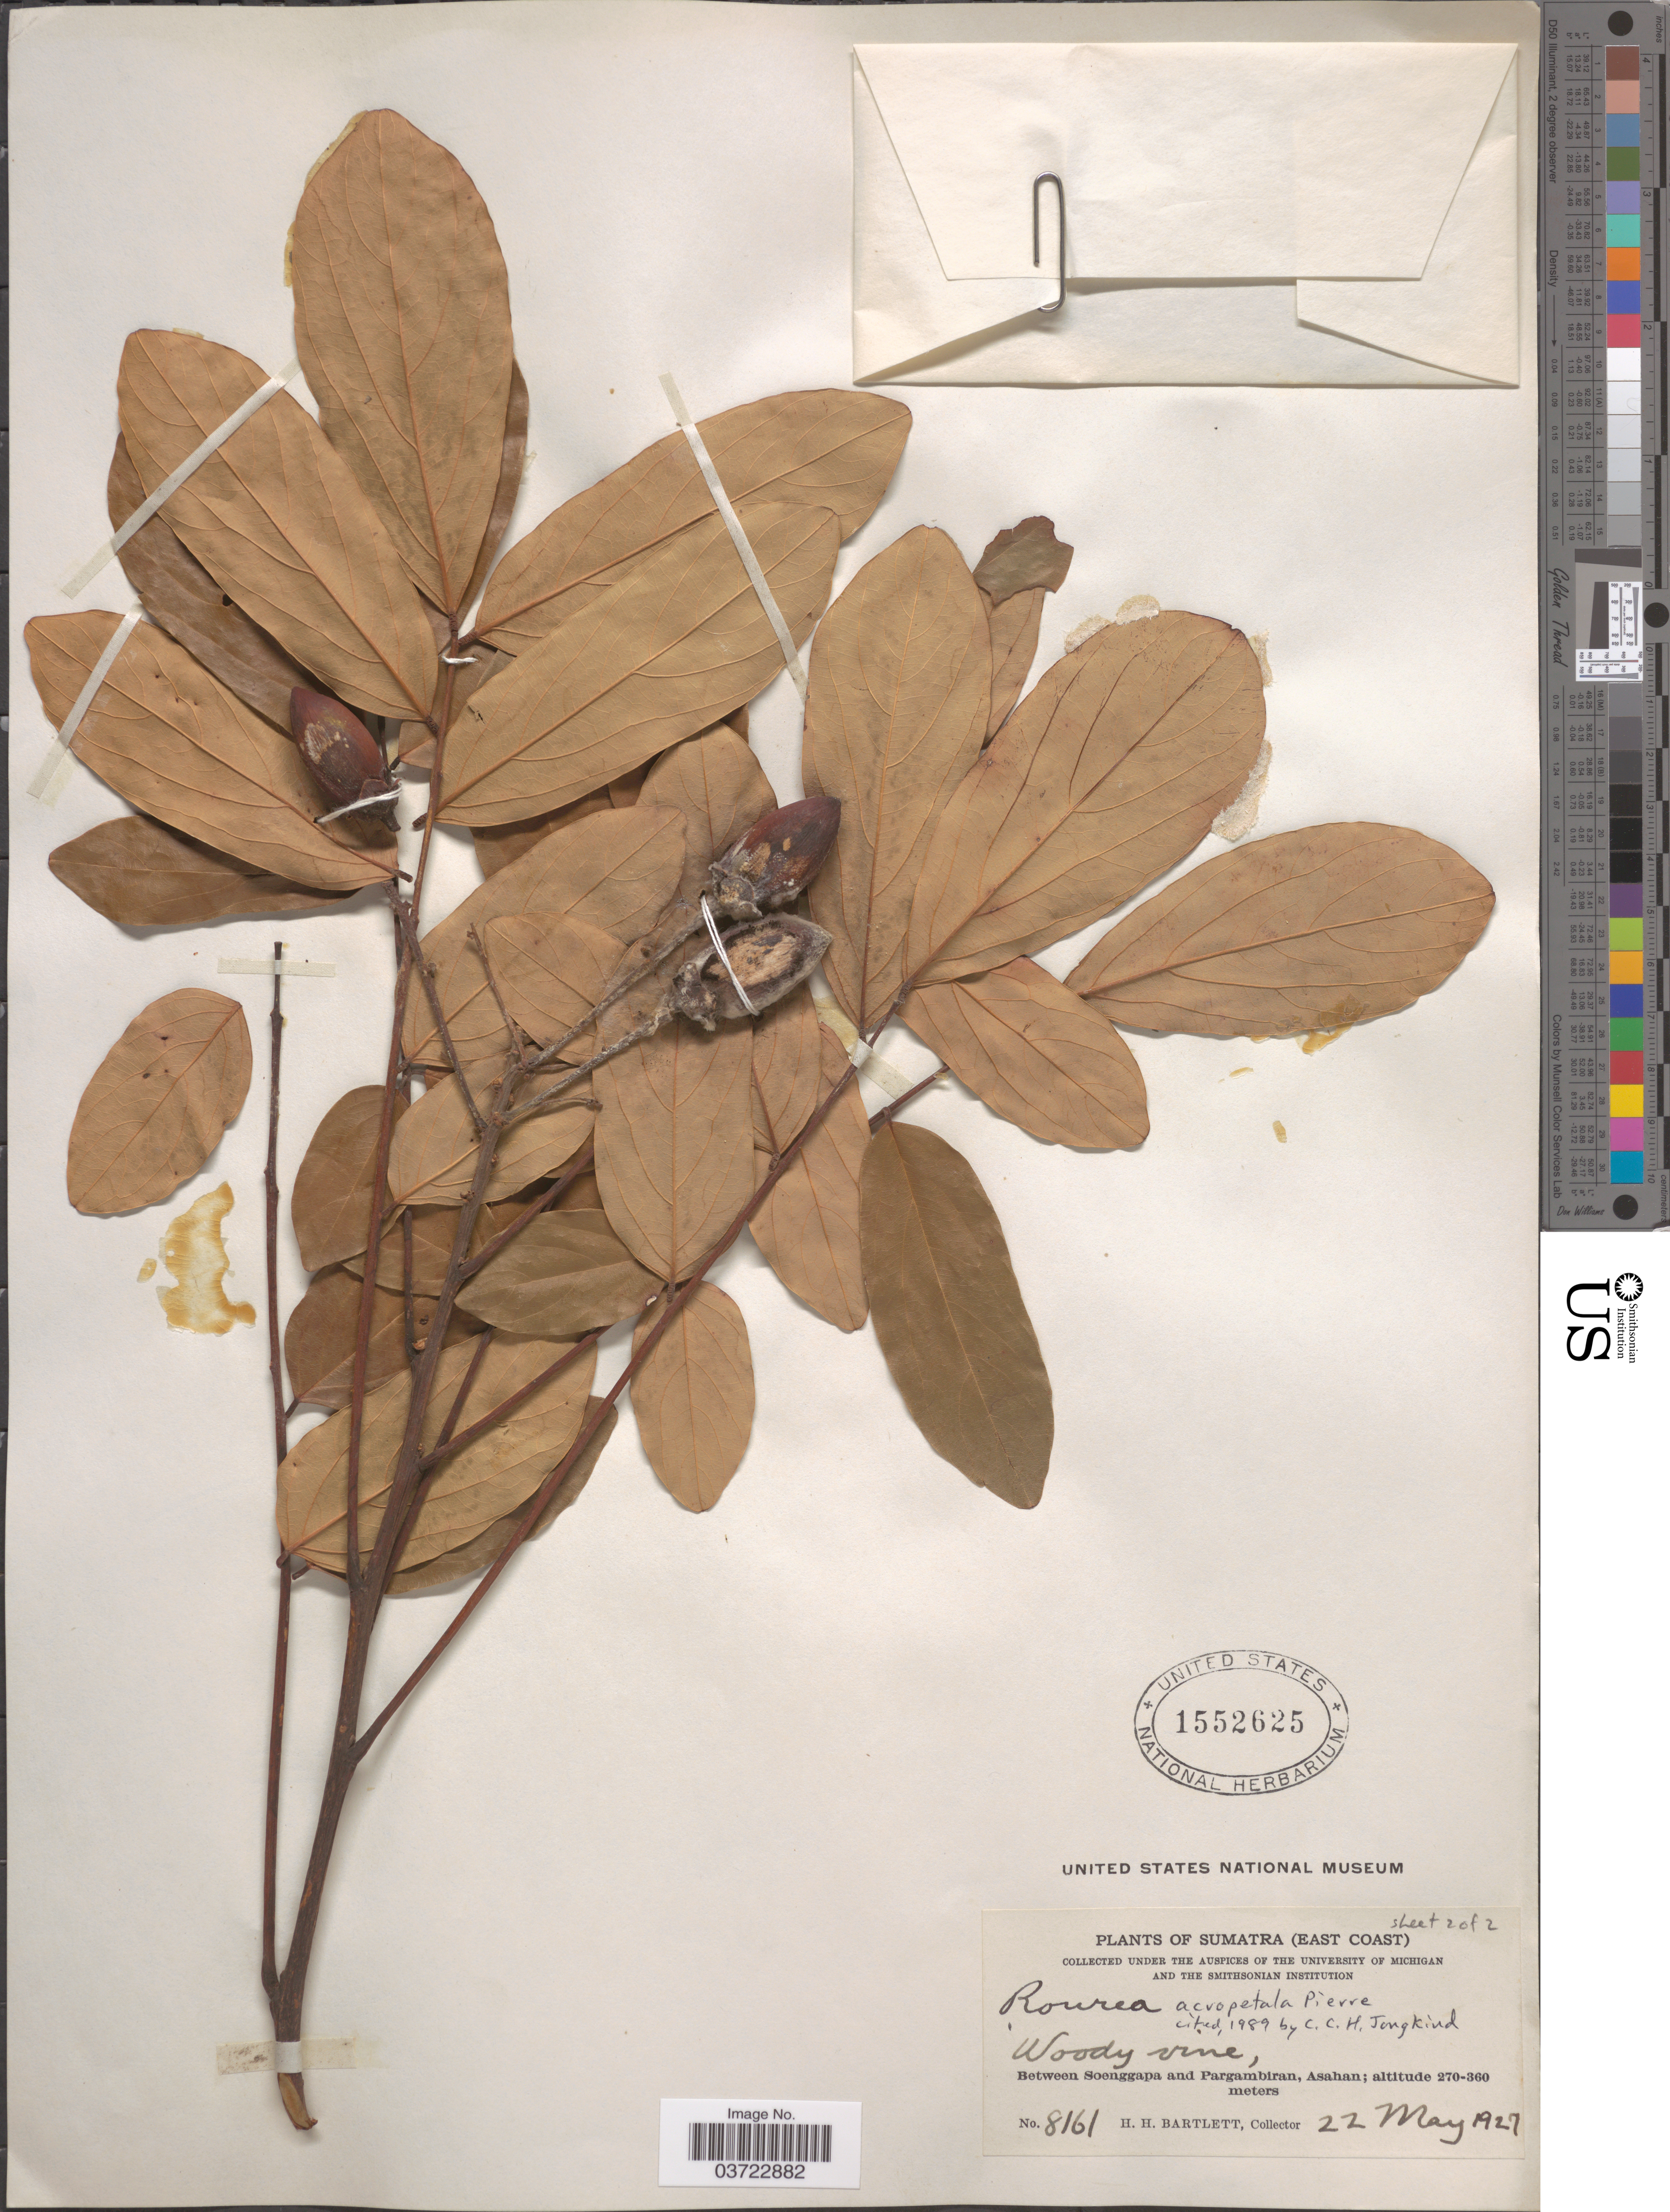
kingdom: Plantae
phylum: Tracheophyta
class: Magnoliopsida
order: Oxalidales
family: Connaraceae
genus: Rourea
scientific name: Rourea acropetala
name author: Pierre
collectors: H. H. Bartlett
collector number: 8161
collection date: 1927-05-22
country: Indonesia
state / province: Sumatra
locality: East Coast. Between Soenggapa and Pargambiran, Asahan.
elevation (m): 270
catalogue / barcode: US 1552625